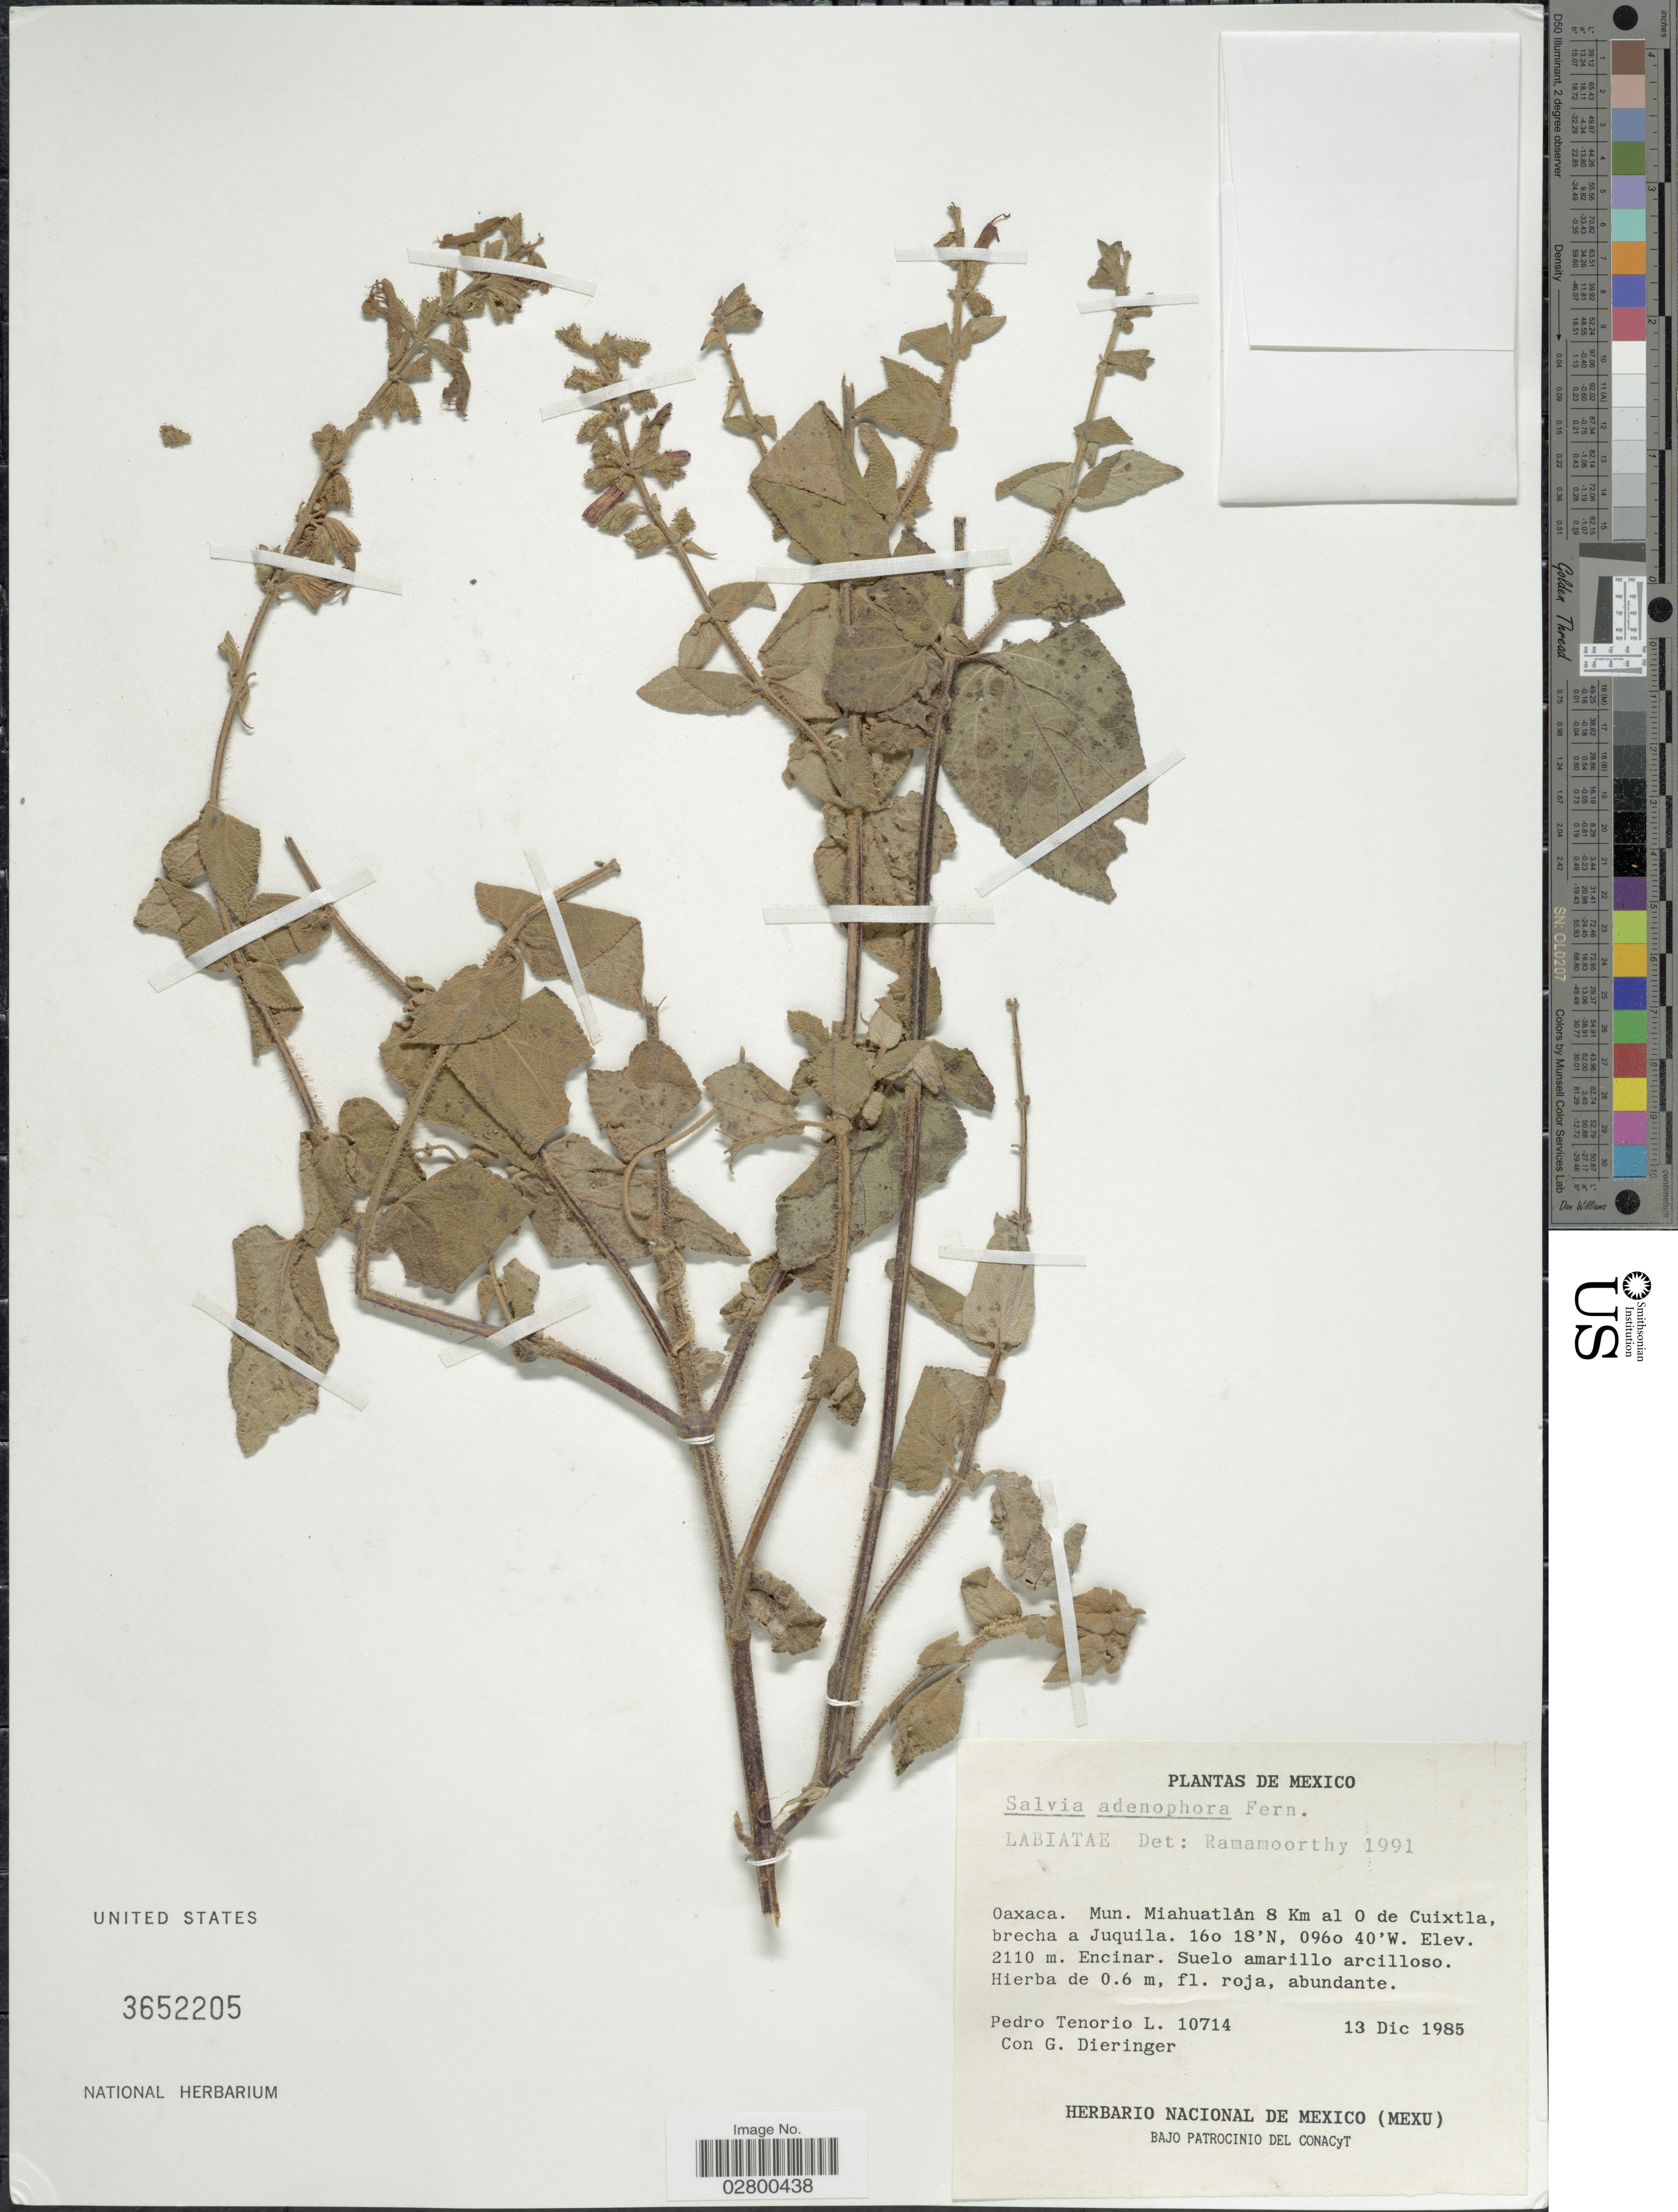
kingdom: Plantae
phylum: Tracheophyta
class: Magnoliopsida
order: Lamiales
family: Lamiaceae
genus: Salvia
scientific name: Salvia adenophora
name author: Fernald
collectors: P. Tenorio L. & G. Dieringer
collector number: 10714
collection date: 1985-12-13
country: Mexico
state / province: Oaxaca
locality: Mun. Miahuatlán 8 Km al O de Cuixtla, brecha a Juquila.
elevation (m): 2110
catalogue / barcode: US 3652205